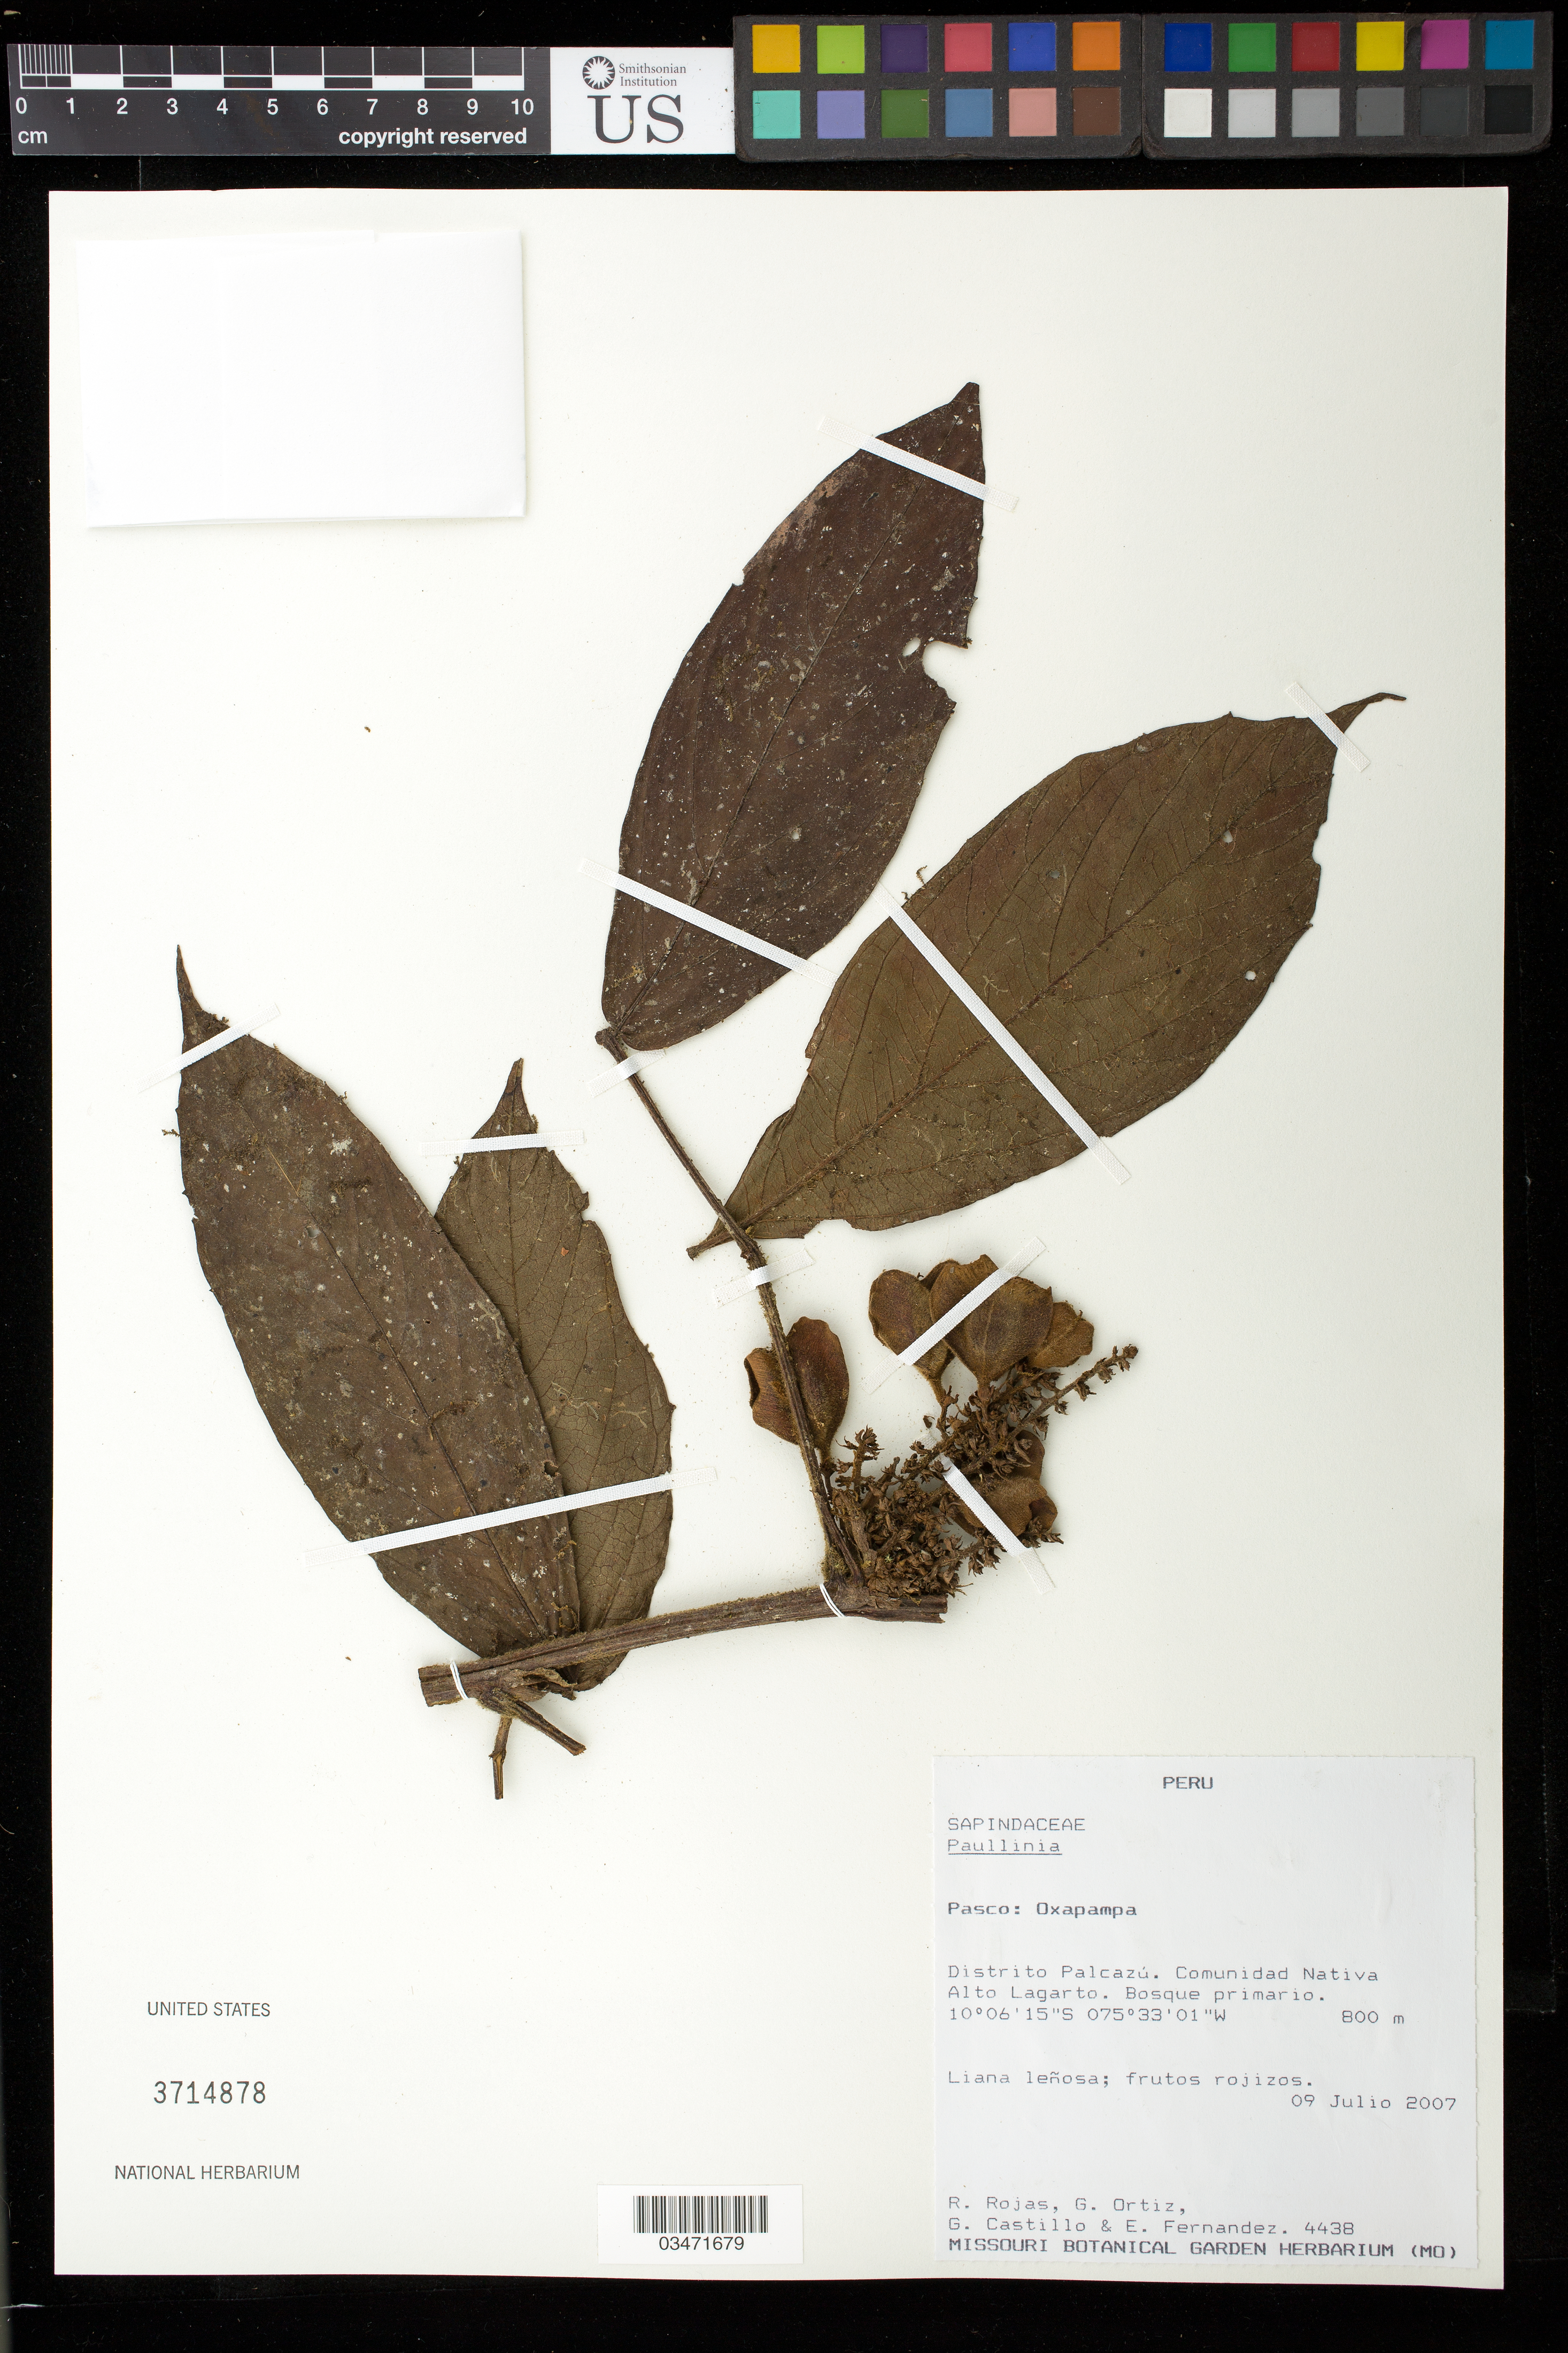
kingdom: Plantae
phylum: Tracheophyta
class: Magnoliopsida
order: Sapindales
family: Sapindaceae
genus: Paullinia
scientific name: Paullinia acutangula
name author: (Ruiz & Pav.) Pers.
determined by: Acevedo-Rodriguez, P., (US), Smithsonian Institution - National Museum of Natural History (UNITED STATES)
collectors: R. Rojas, G. Ortiz, G. Castillo & E. Fernandez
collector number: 4438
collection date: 2007-07-09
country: Peru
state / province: Pasco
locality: Oxapampa. Distrito Palcazú. Comunidad Nativa Alto Lagarto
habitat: Bosque primario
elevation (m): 800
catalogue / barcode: US 3714878